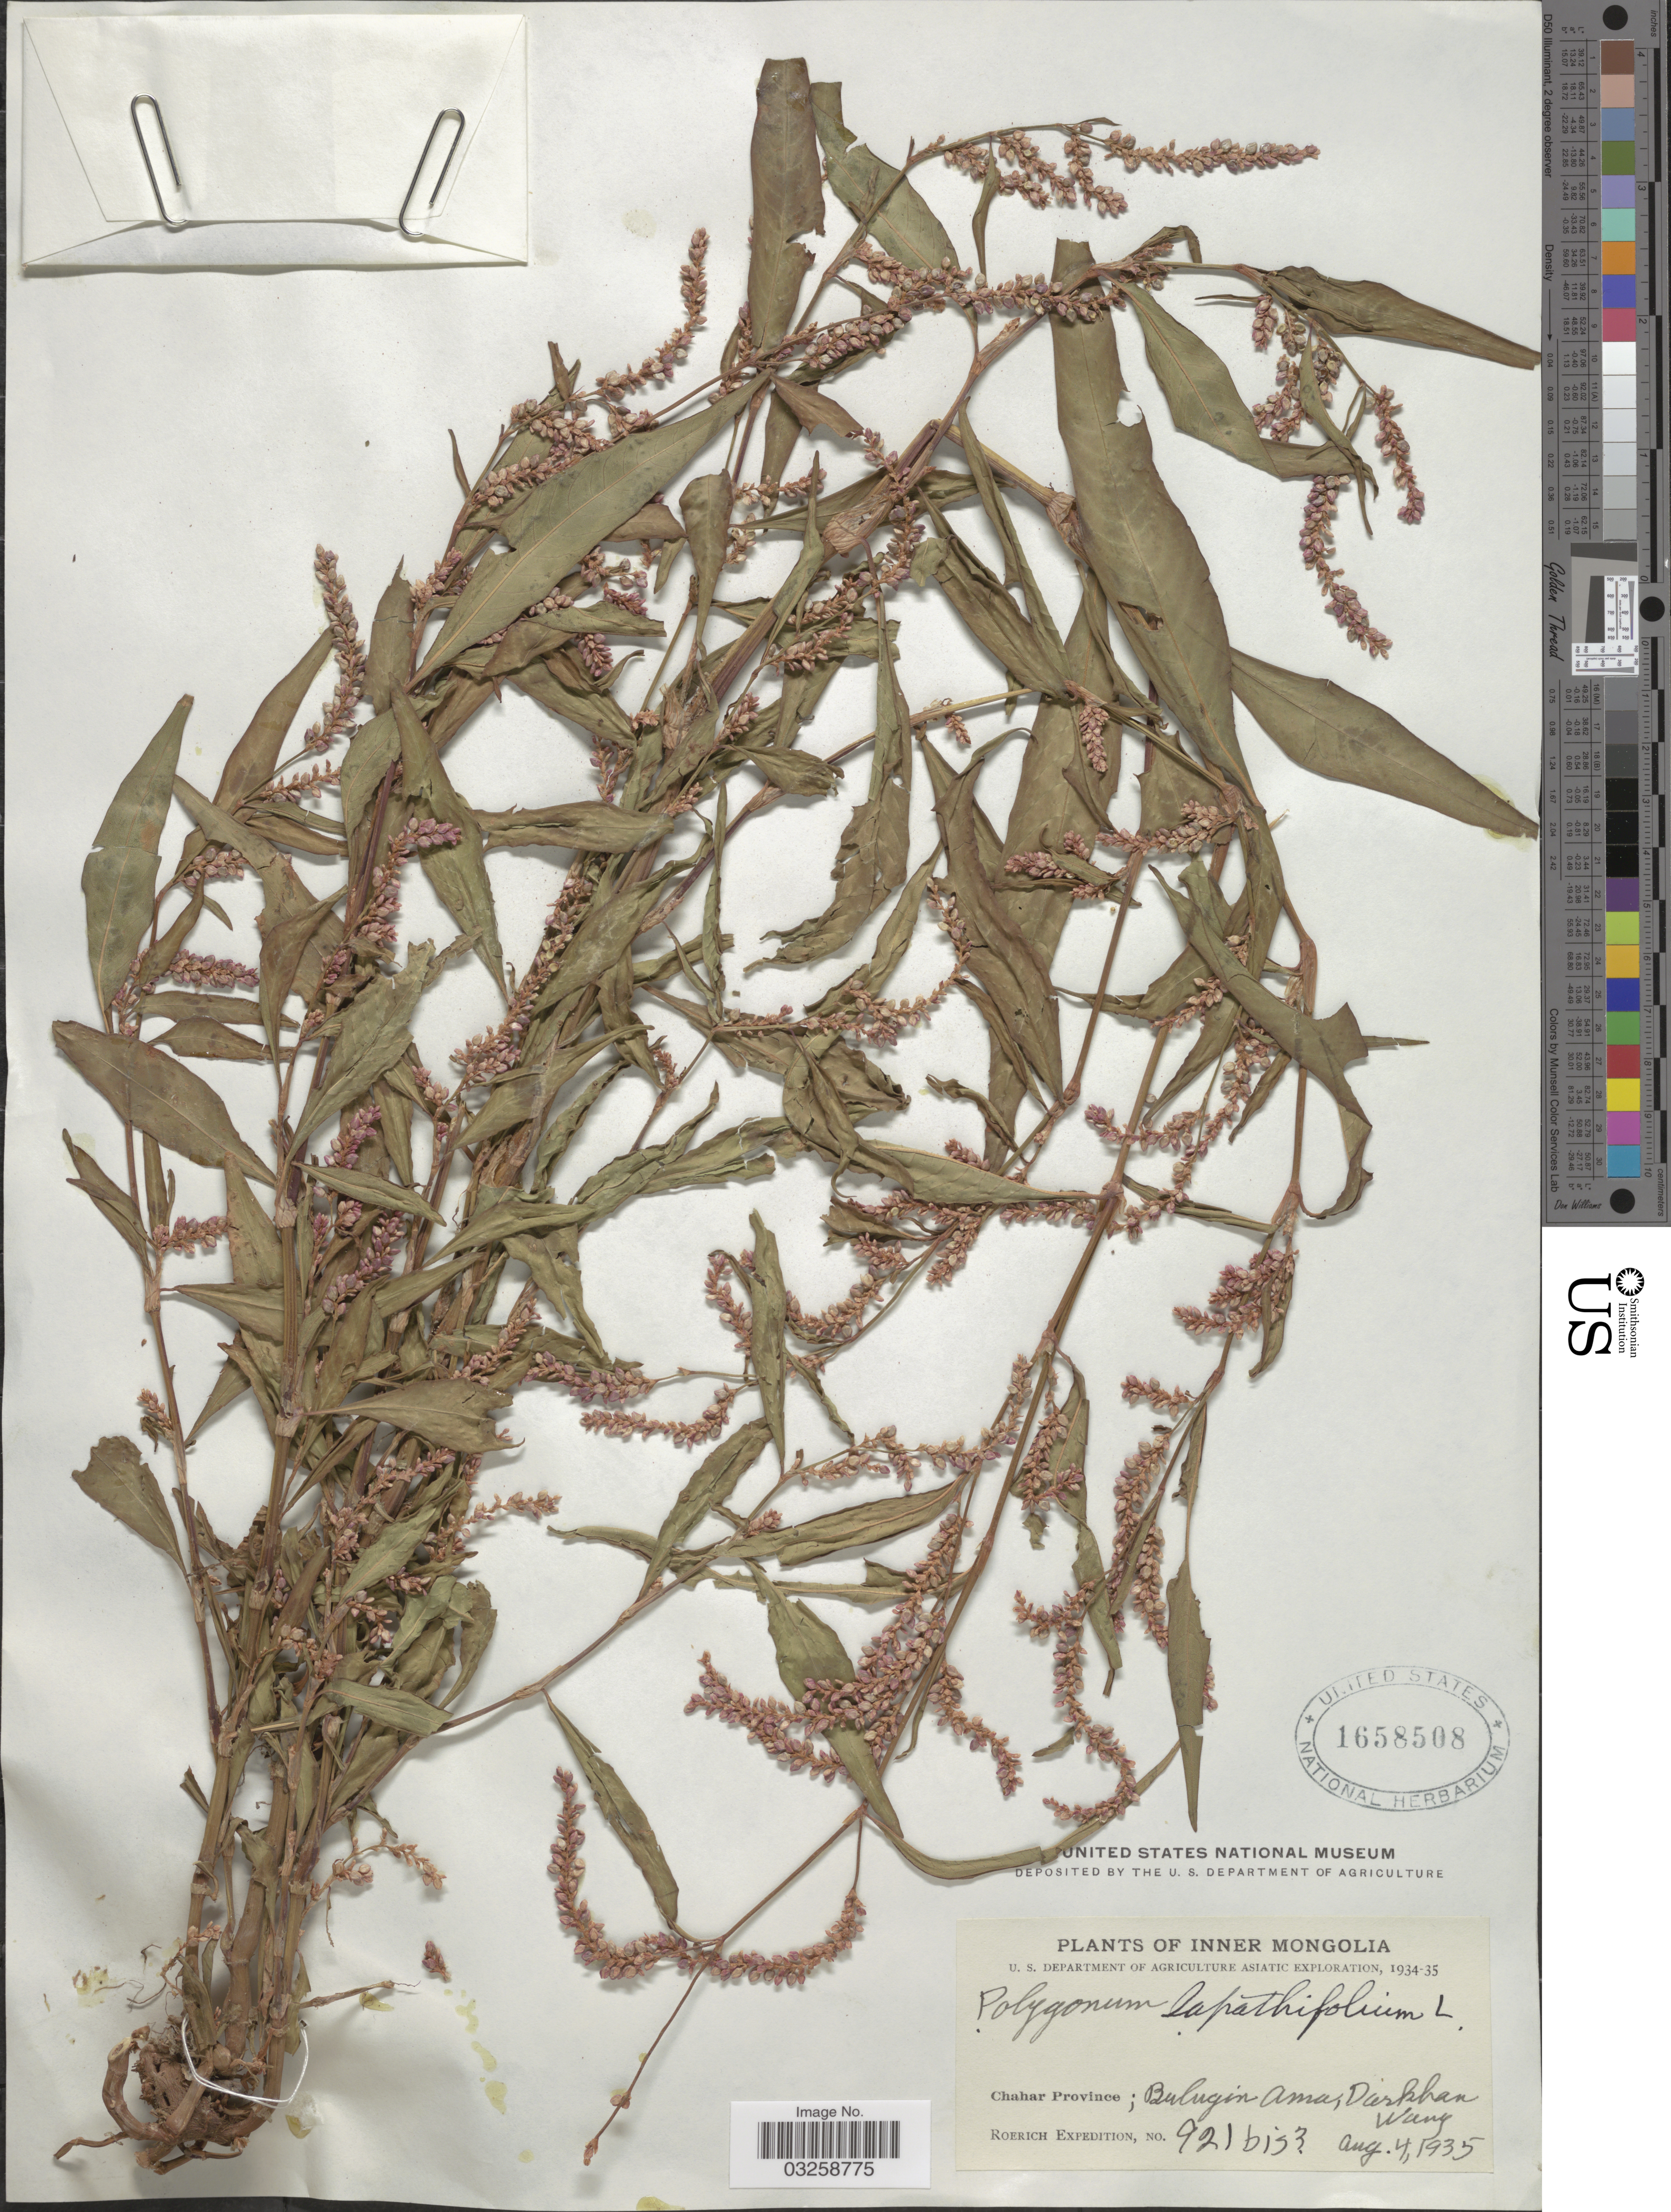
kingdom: Plantae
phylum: Tracheophyta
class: Magnoliopsida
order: Caryophyllales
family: Polygonaceae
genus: Polygonum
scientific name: Polygonum lapathifolium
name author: L.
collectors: Roerich Expedition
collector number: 921bis3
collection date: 1935-08-04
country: China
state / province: Nei Monggol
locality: Inner Mongolia. Chahar Province; Bulugin Ama, Darkhan Wang.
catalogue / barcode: US 1658508